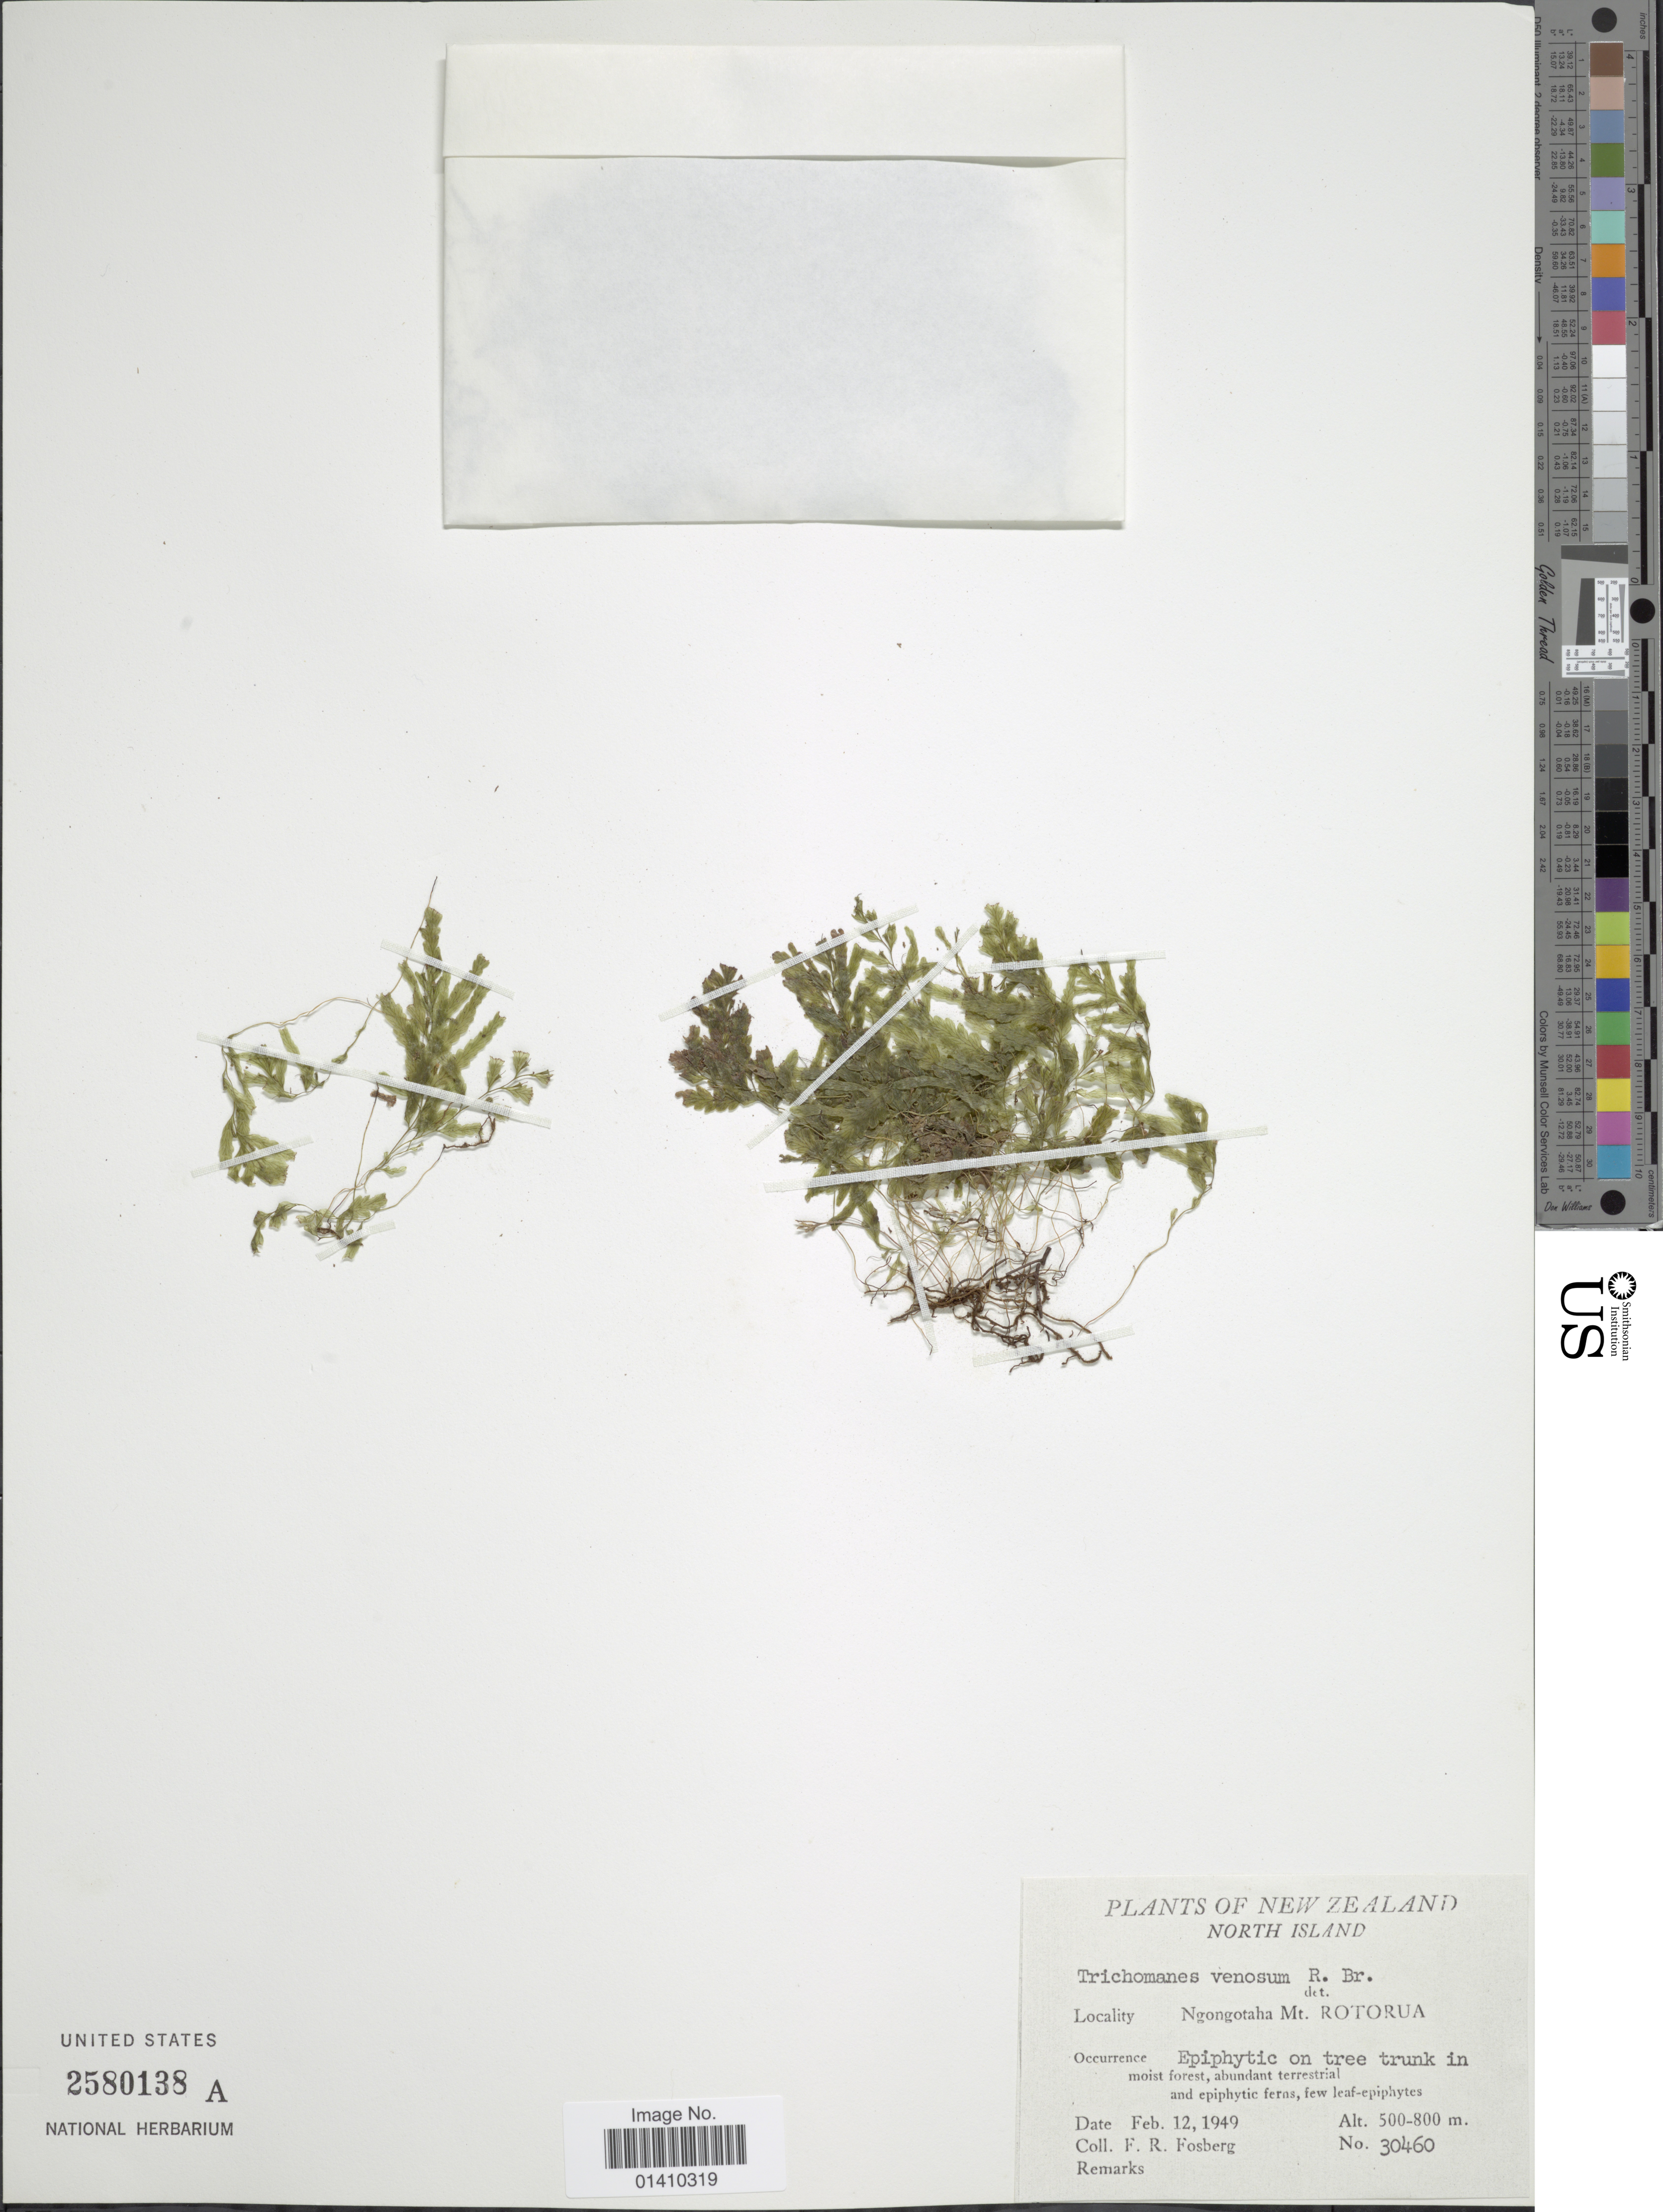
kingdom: Plantae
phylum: Tracheophyta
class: Polypodiopsida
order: Hymenophyllales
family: Hymenophyllaceae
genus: Polyphlebium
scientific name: Polyphlebium venosum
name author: (R. Br.) Copel.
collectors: F. R. Fosberg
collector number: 30460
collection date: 1949-02-12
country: New Zealand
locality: North Island, Ngongotaha, Mt. Rotorua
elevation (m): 500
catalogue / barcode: US 2580138A